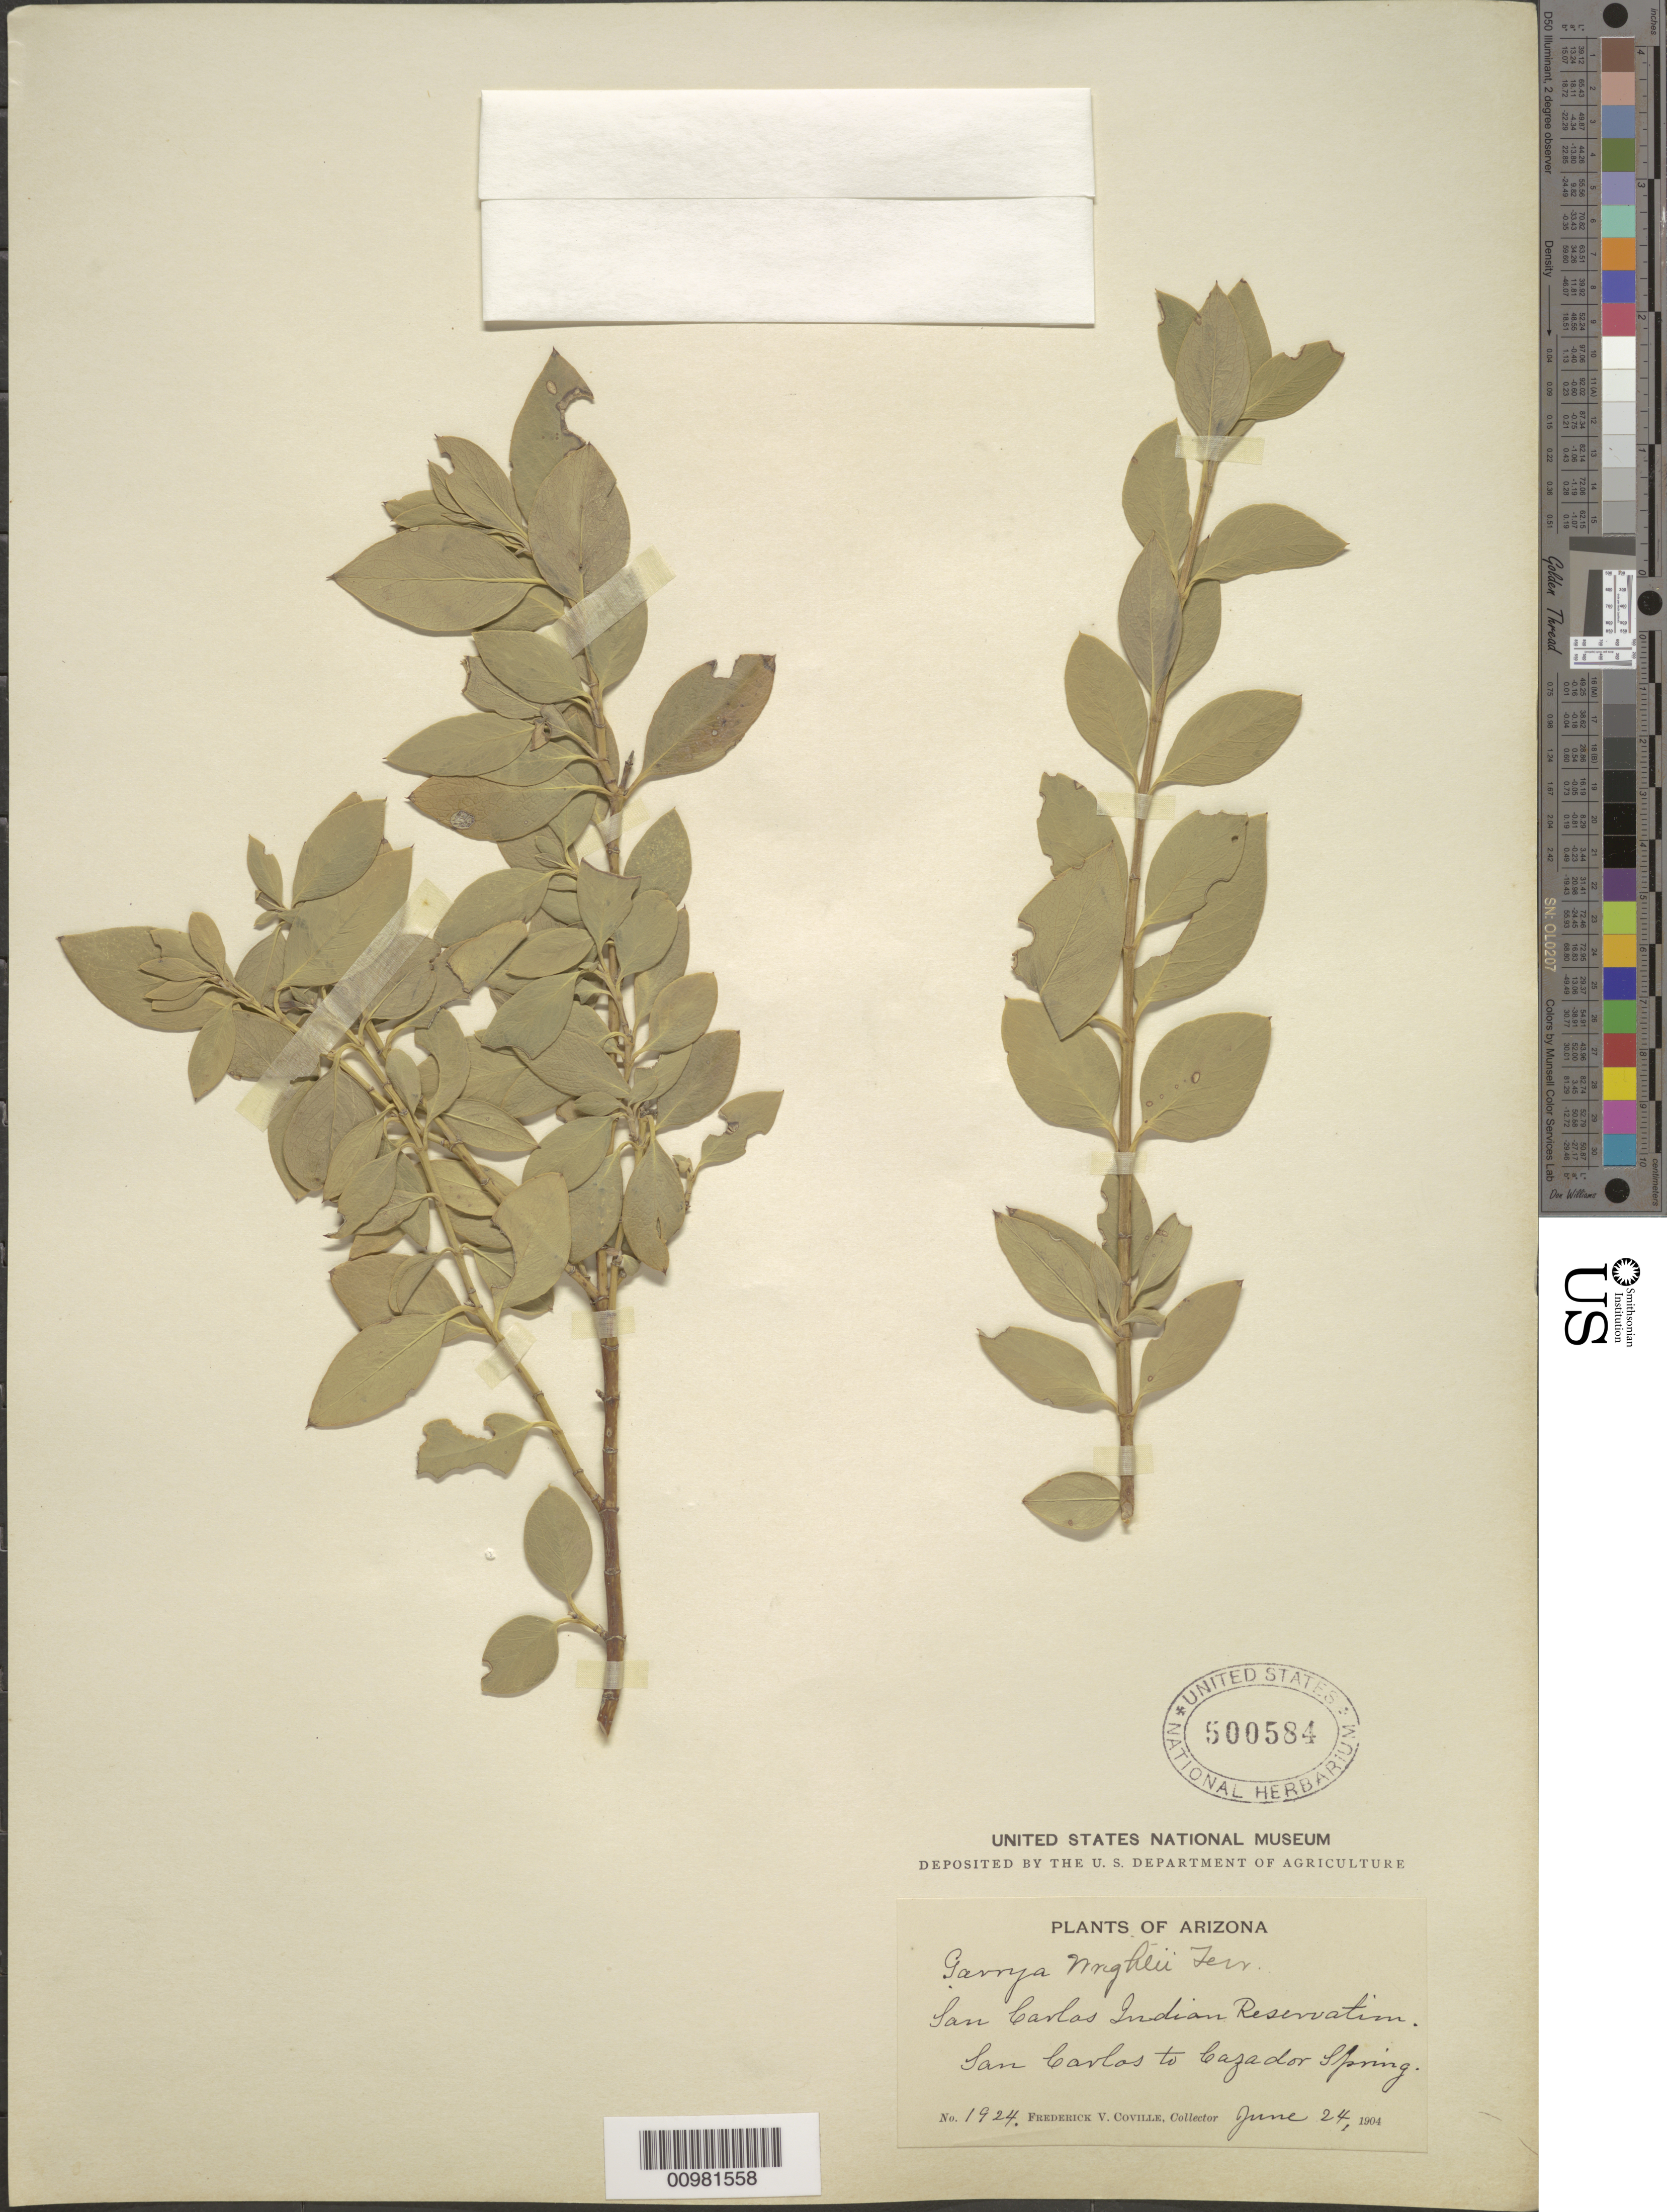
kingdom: Plantae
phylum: Tracheophyta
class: Magnoliopsida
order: Garryales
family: Garryaceae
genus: Garrya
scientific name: Garrya wrightii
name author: Torr.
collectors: F. V. Coville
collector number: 1924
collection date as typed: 24 Jun 1904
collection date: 1904-06-24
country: United States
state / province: Arizona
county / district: Gila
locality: San Carlos Indian Reservation. San Carlos to Cazador Spring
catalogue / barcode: US 500584